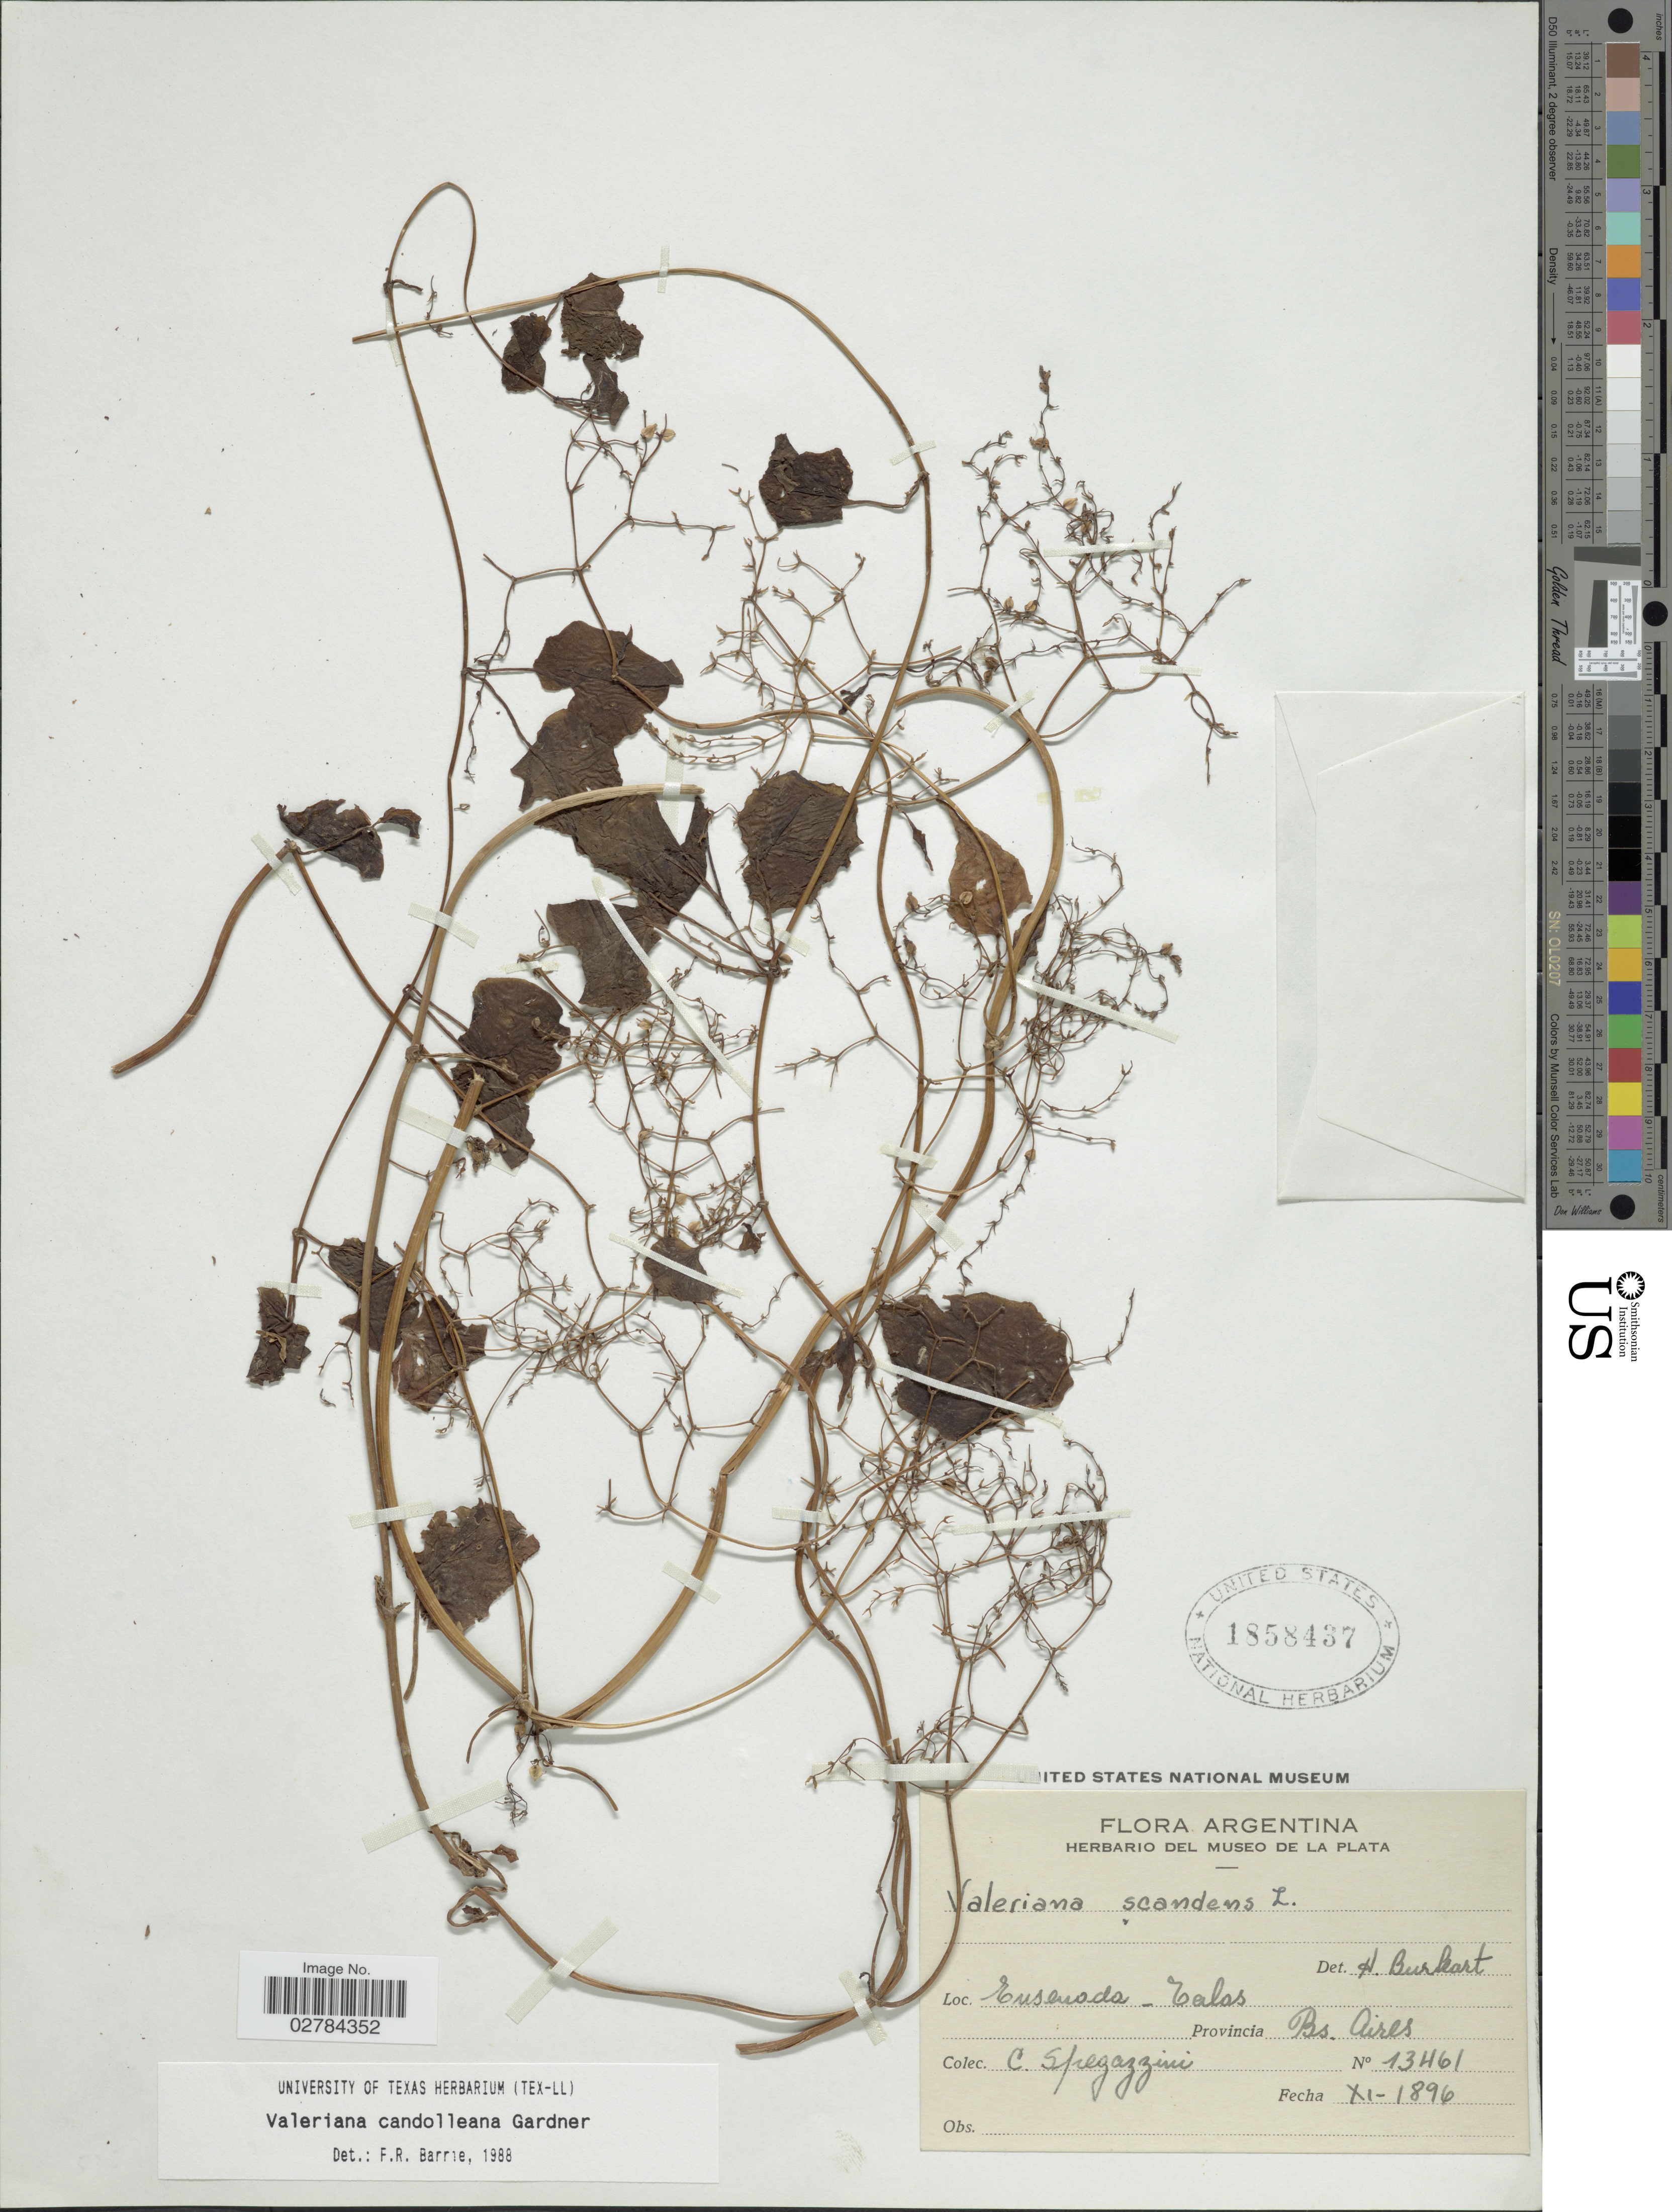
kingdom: Plantae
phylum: Tracheophyta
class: Magnoliopsida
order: Dipsacales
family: Caprifoliaceae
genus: Valeriana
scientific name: Valeriana candolleana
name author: Gardner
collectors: C. L. Spegazzini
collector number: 13461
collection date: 1896-11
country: Argentina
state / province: Buenos Aires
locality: Ensenada-Talas. Provincia Bs. Aires.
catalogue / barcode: US 1858437